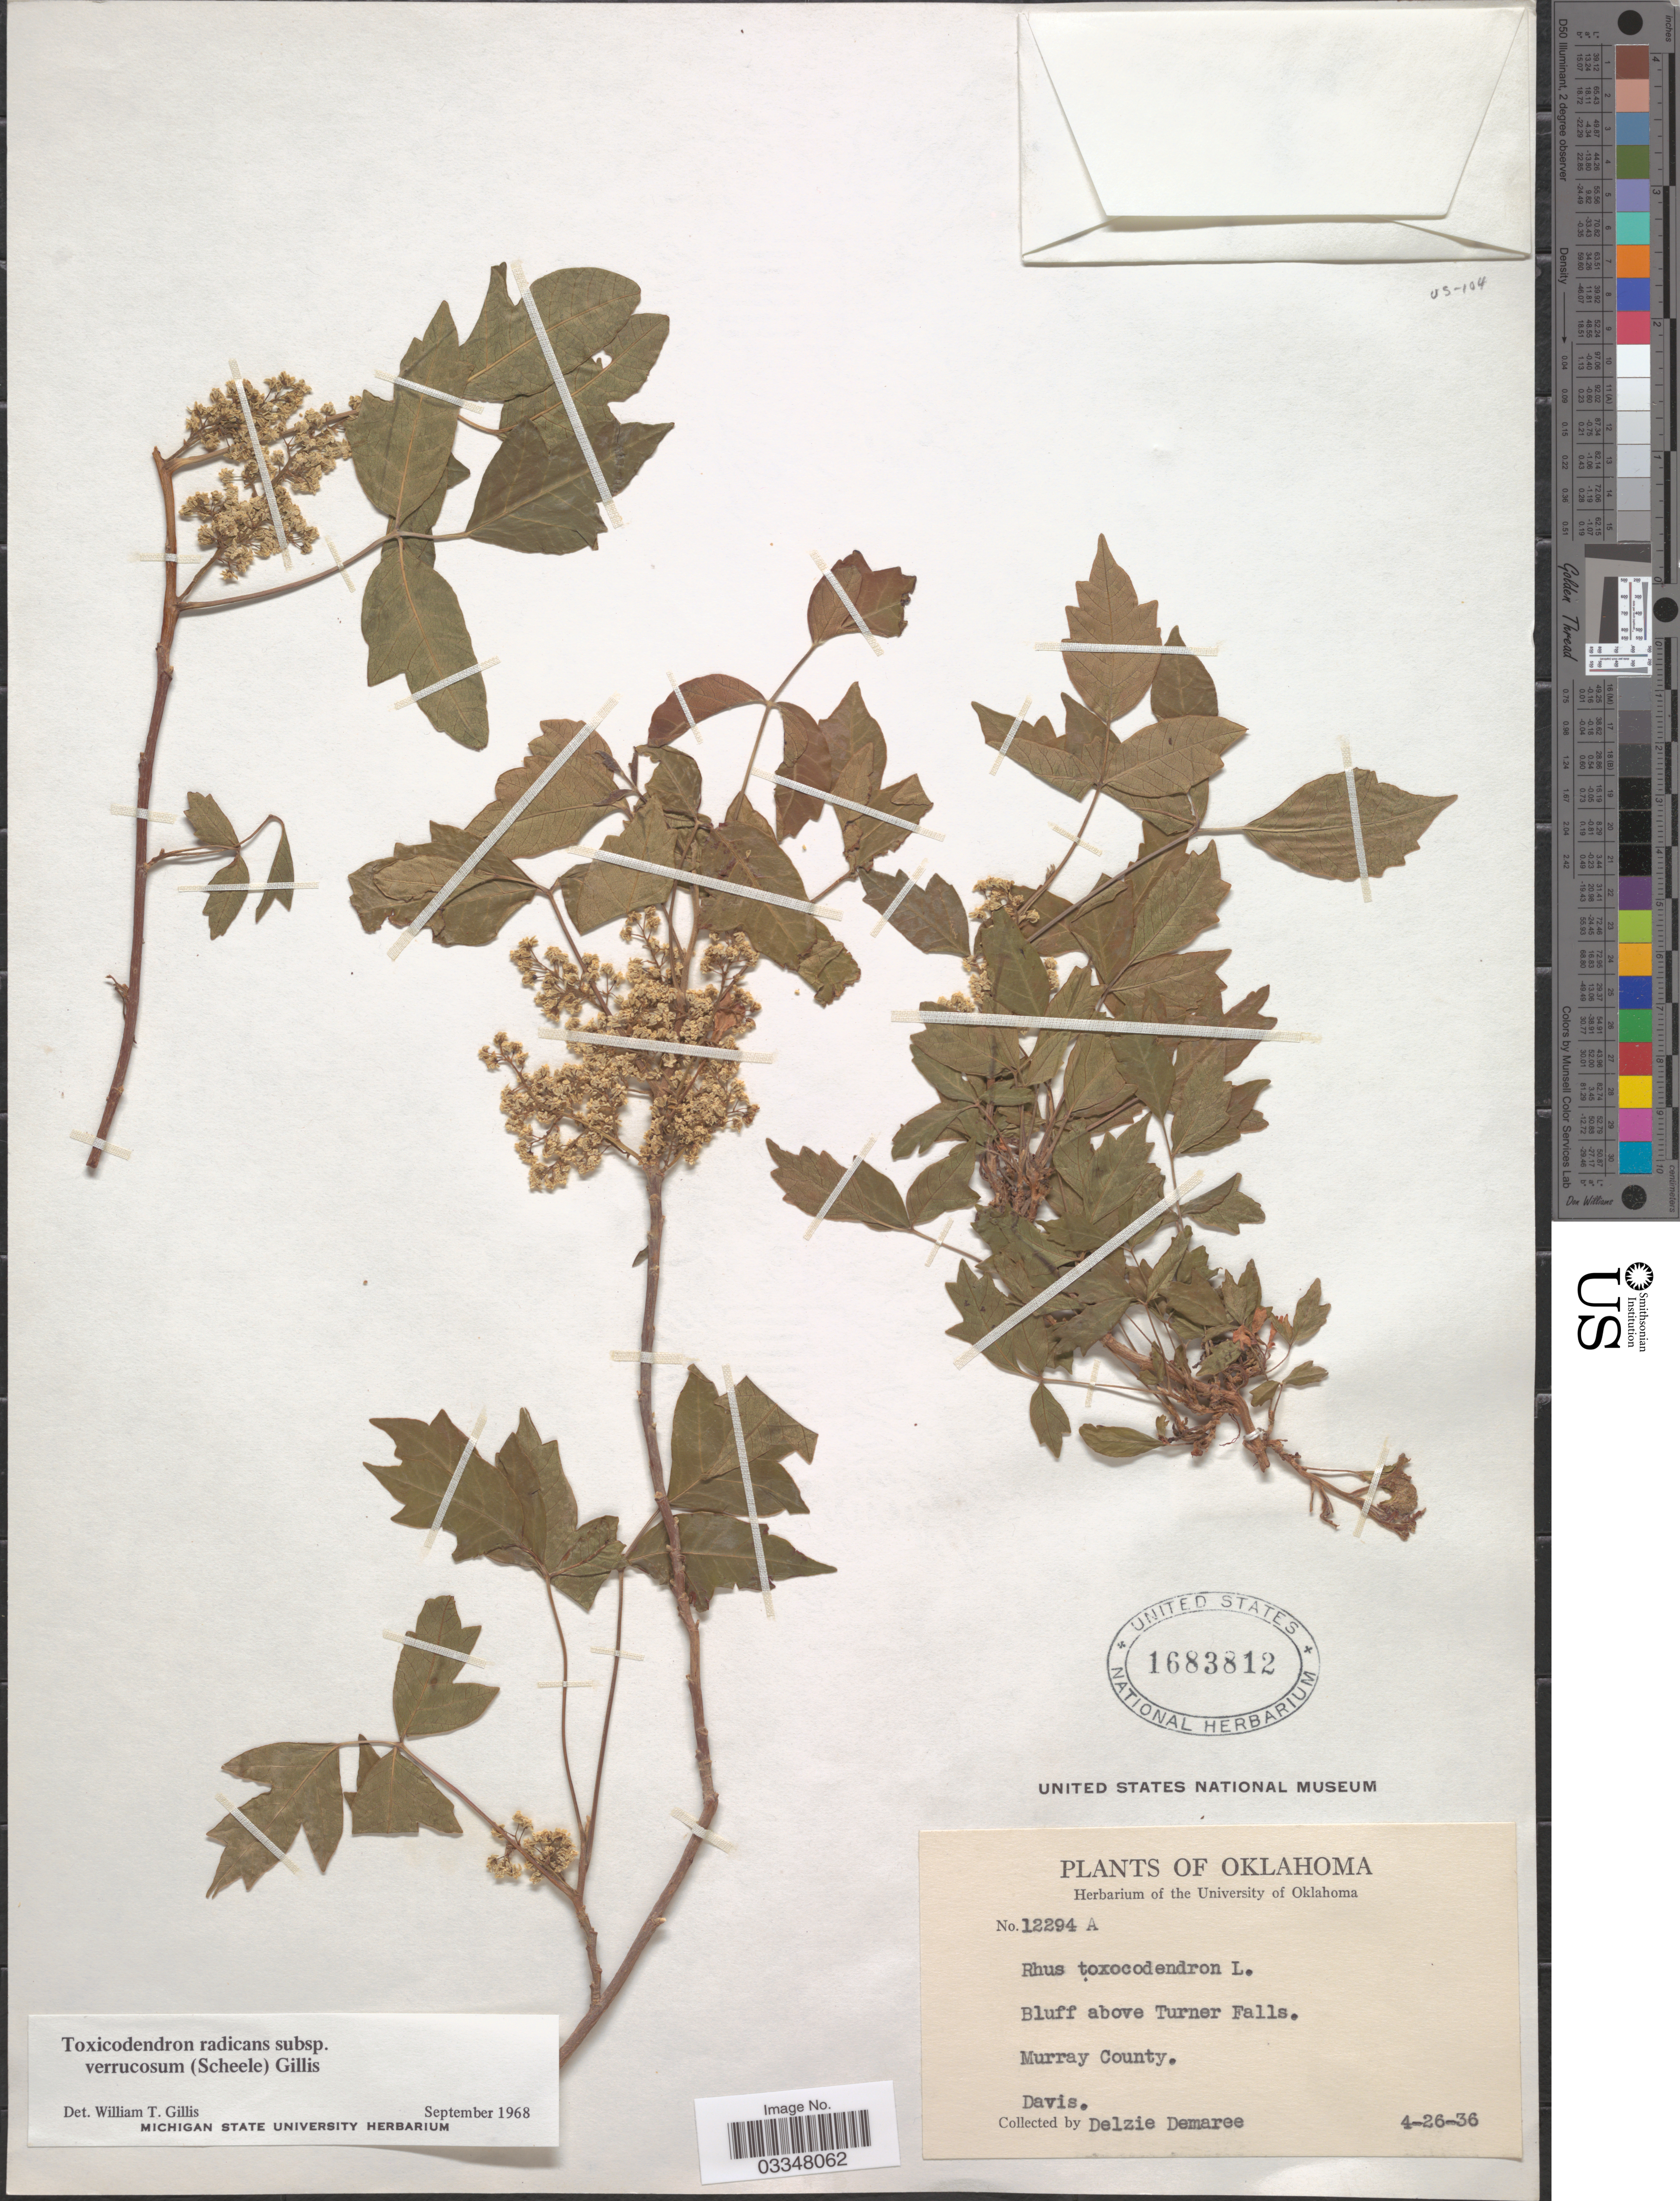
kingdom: Plantae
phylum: Tracheophyta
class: Magnoliopsida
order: Sapindales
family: Anacardiaceae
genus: Toxicodendron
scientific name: Toxicodendron radicans subsp. verrucosum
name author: (Scheele) Gillis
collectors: D. Damaree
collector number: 12294A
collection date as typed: Transcribed d/m/y: 26/4/36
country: United States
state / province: Oklahoma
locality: Bluff above Turner Falls. Murray County. Davis.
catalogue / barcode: US 1683812